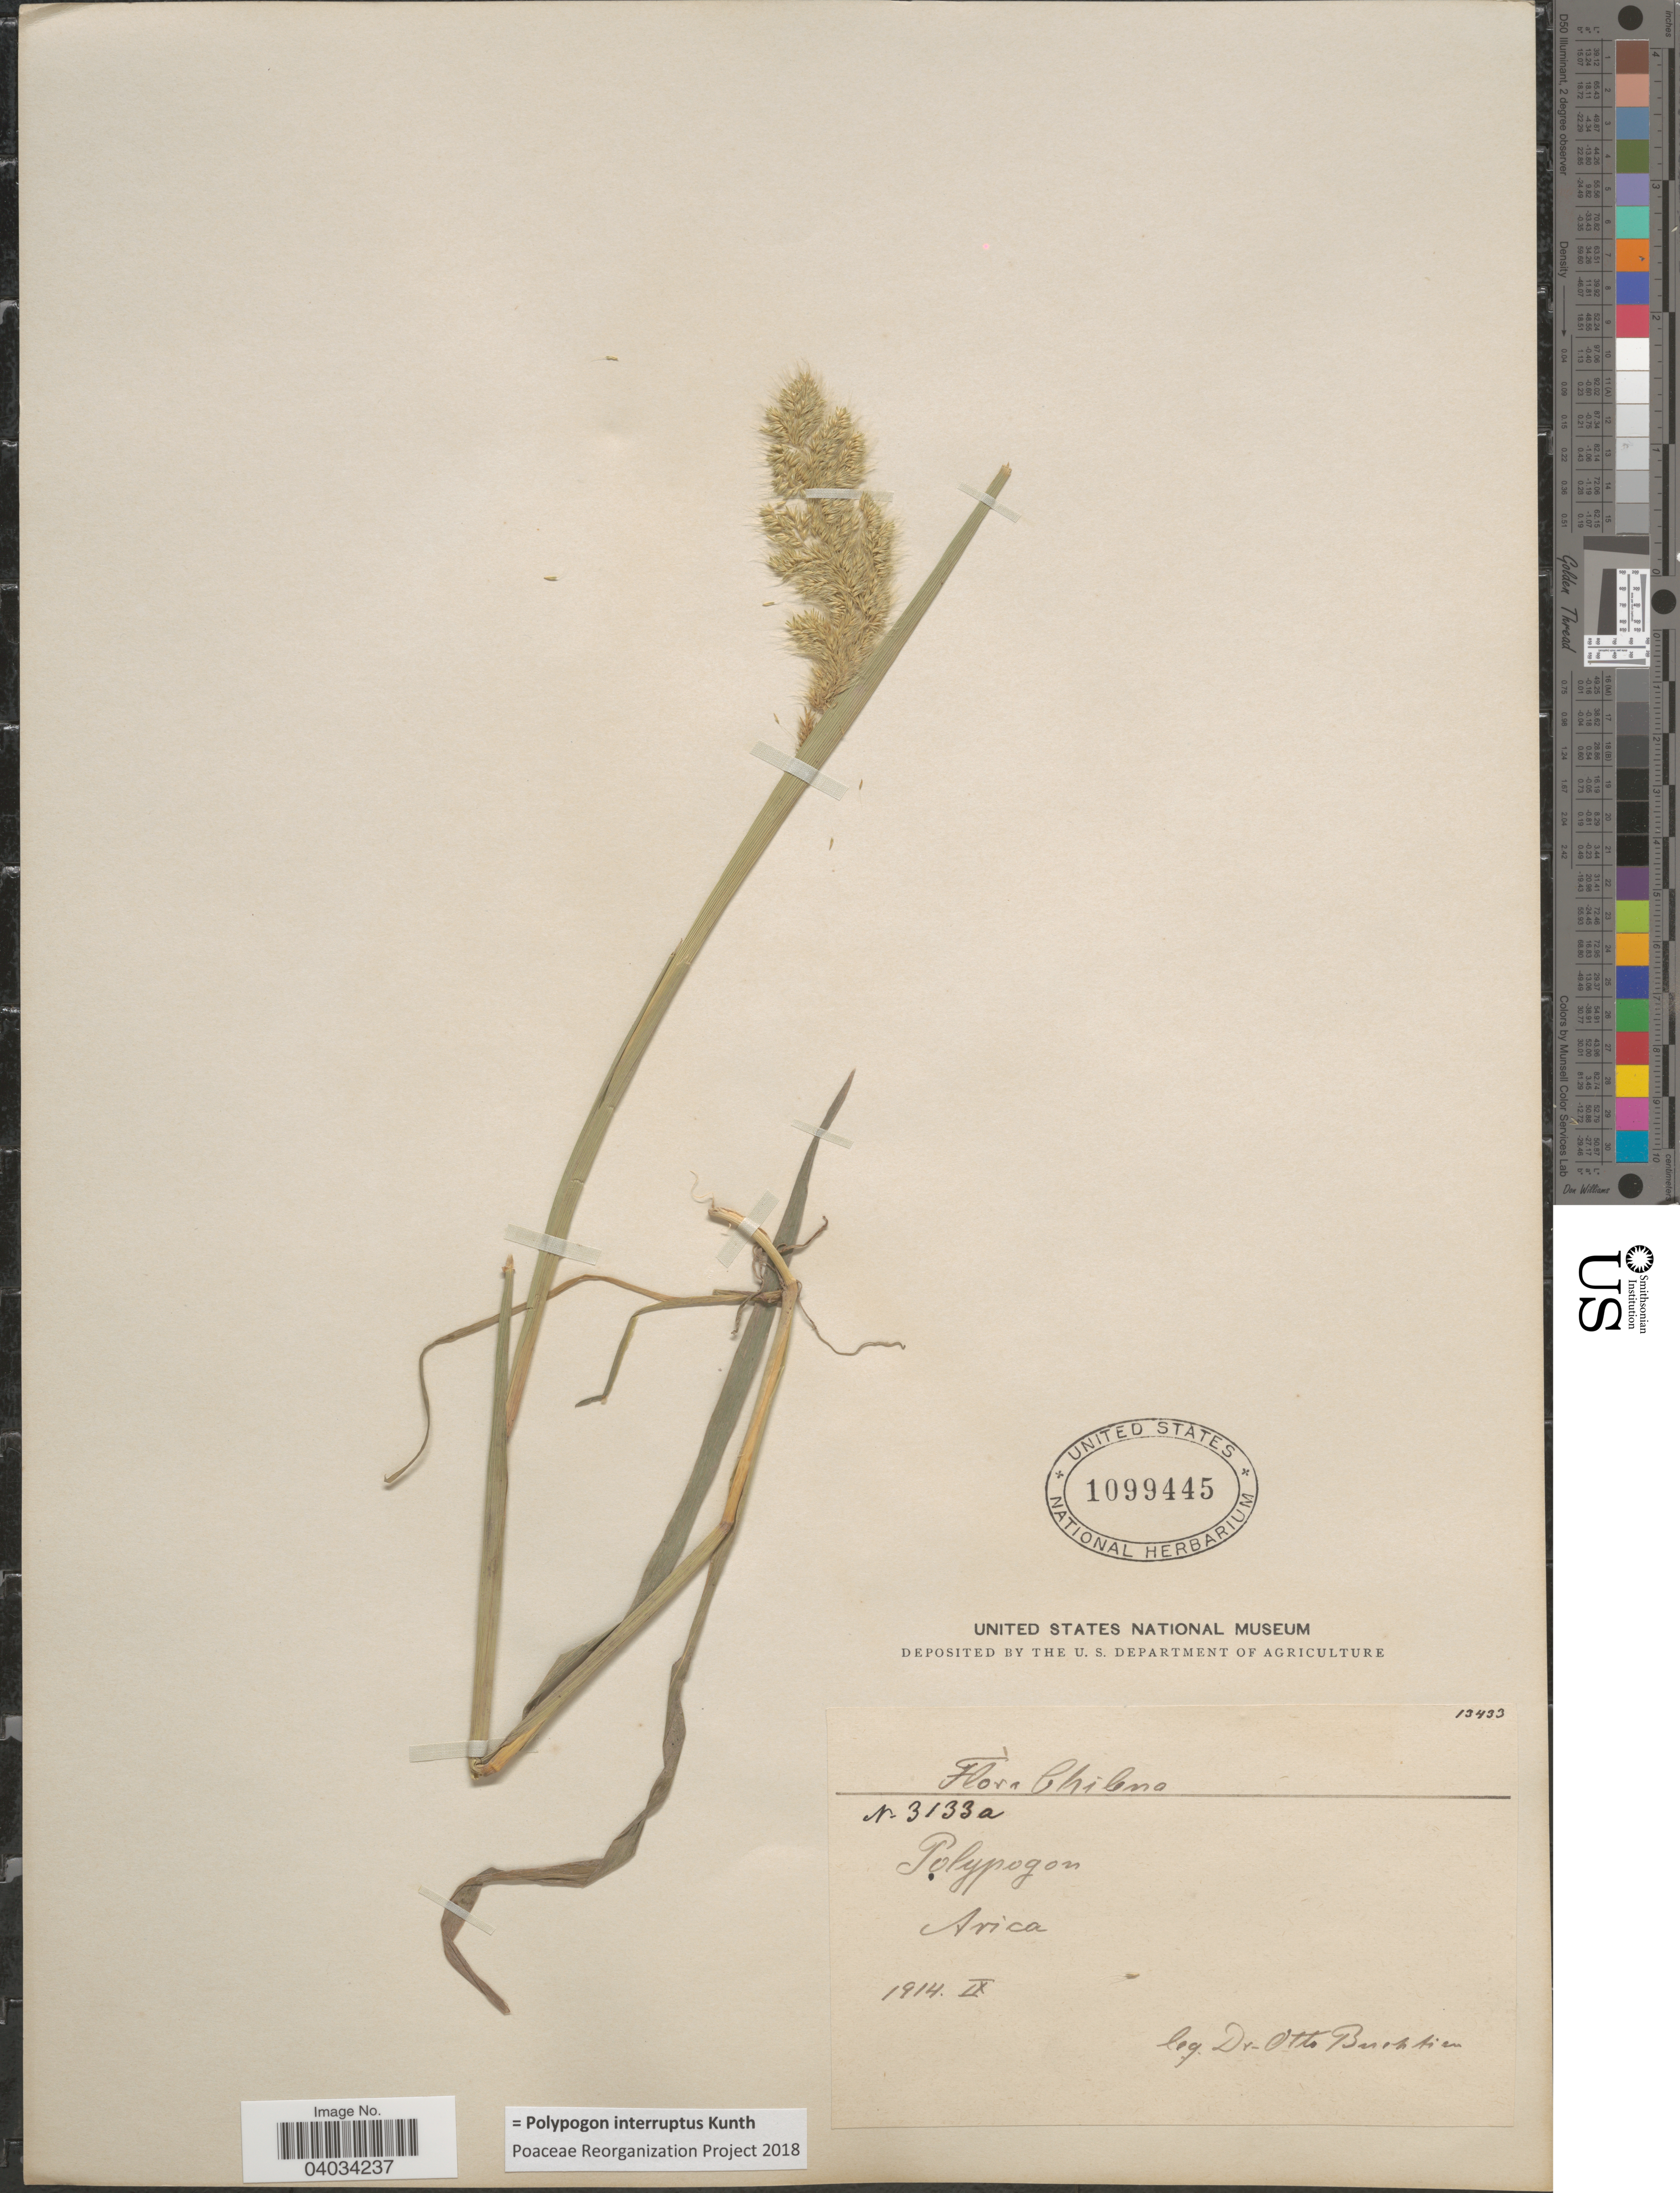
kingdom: Plantae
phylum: Tracheophyta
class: Liliopsida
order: Poales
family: Poaceae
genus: Polypogon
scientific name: Polypogon interruptus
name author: Kunth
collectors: O. Buchtien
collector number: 3133a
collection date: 1914-09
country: Chile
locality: Arica.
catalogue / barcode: US 1099445